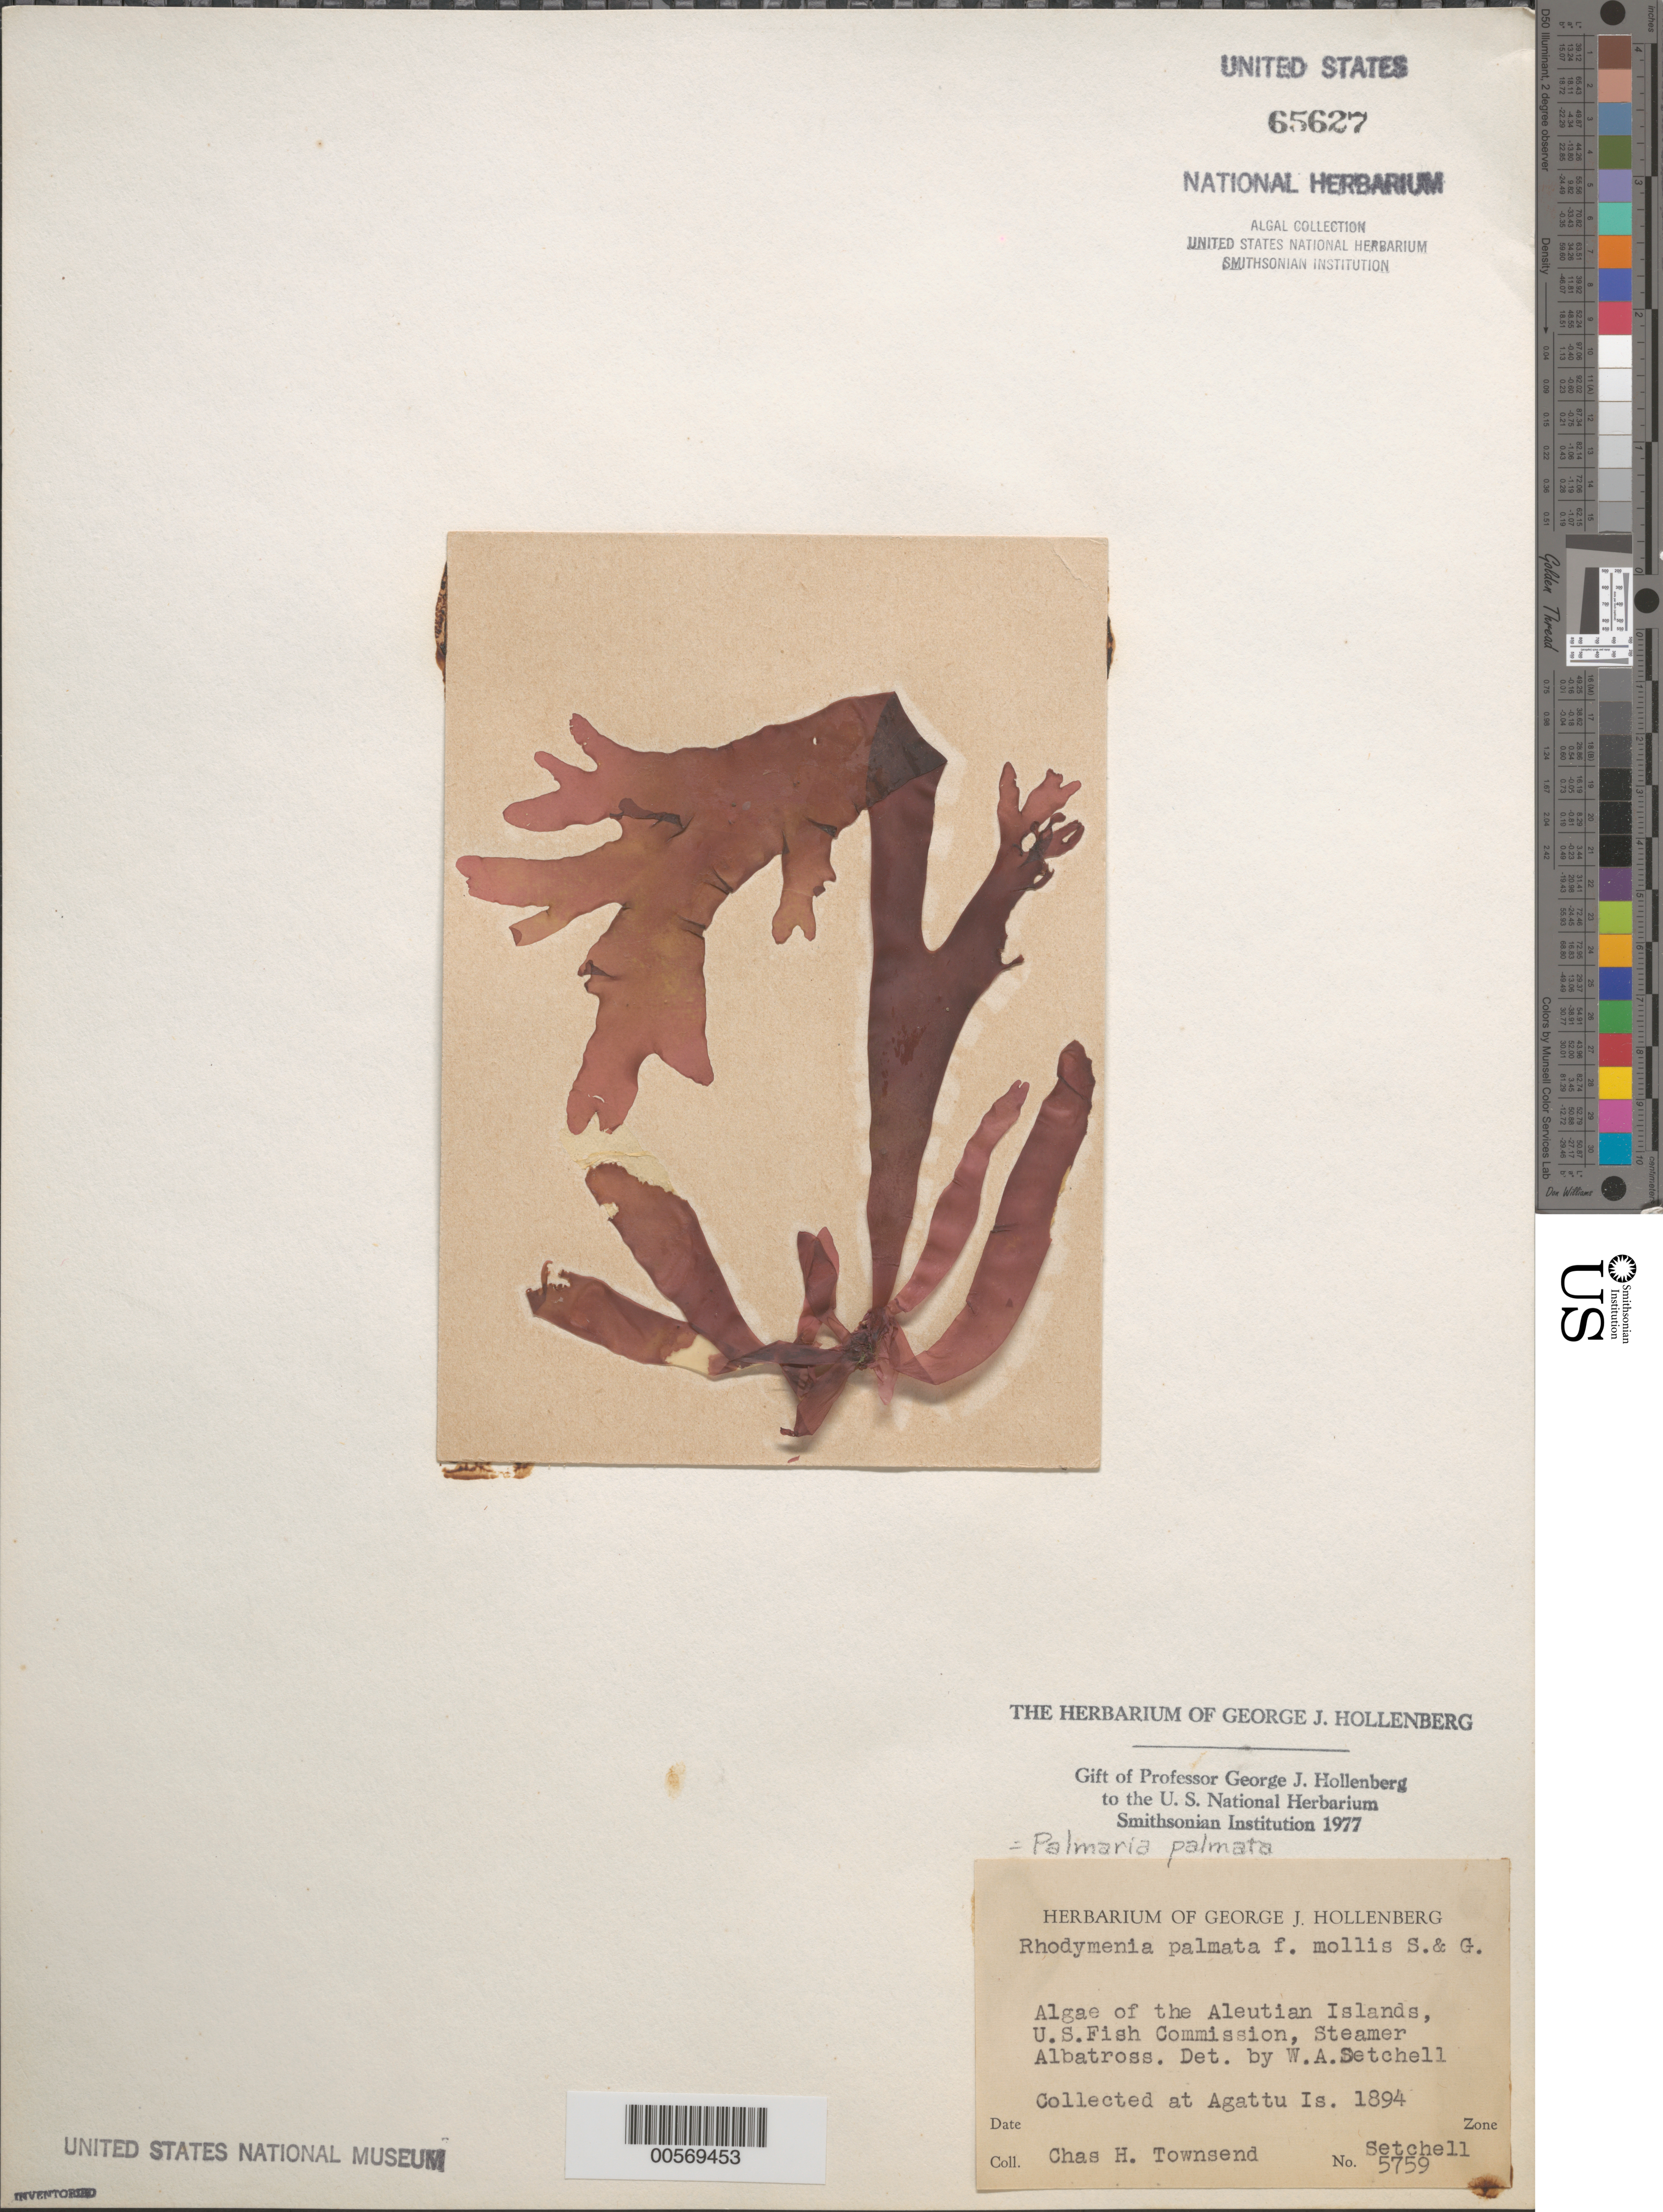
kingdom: Plantae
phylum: Rhodophyta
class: Florideophyceae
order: Palmariales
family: Palmariaceae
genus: Palmaria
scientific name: Palmaria palmata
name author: (L.) F. Weber & D. Mohr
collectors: C. H. Townsend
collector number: Setchell 5759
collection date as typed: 1894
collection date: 1894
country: United States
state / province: Alaska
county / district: Aleutian Islands Division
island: Agattu Island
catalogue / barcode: US 65627